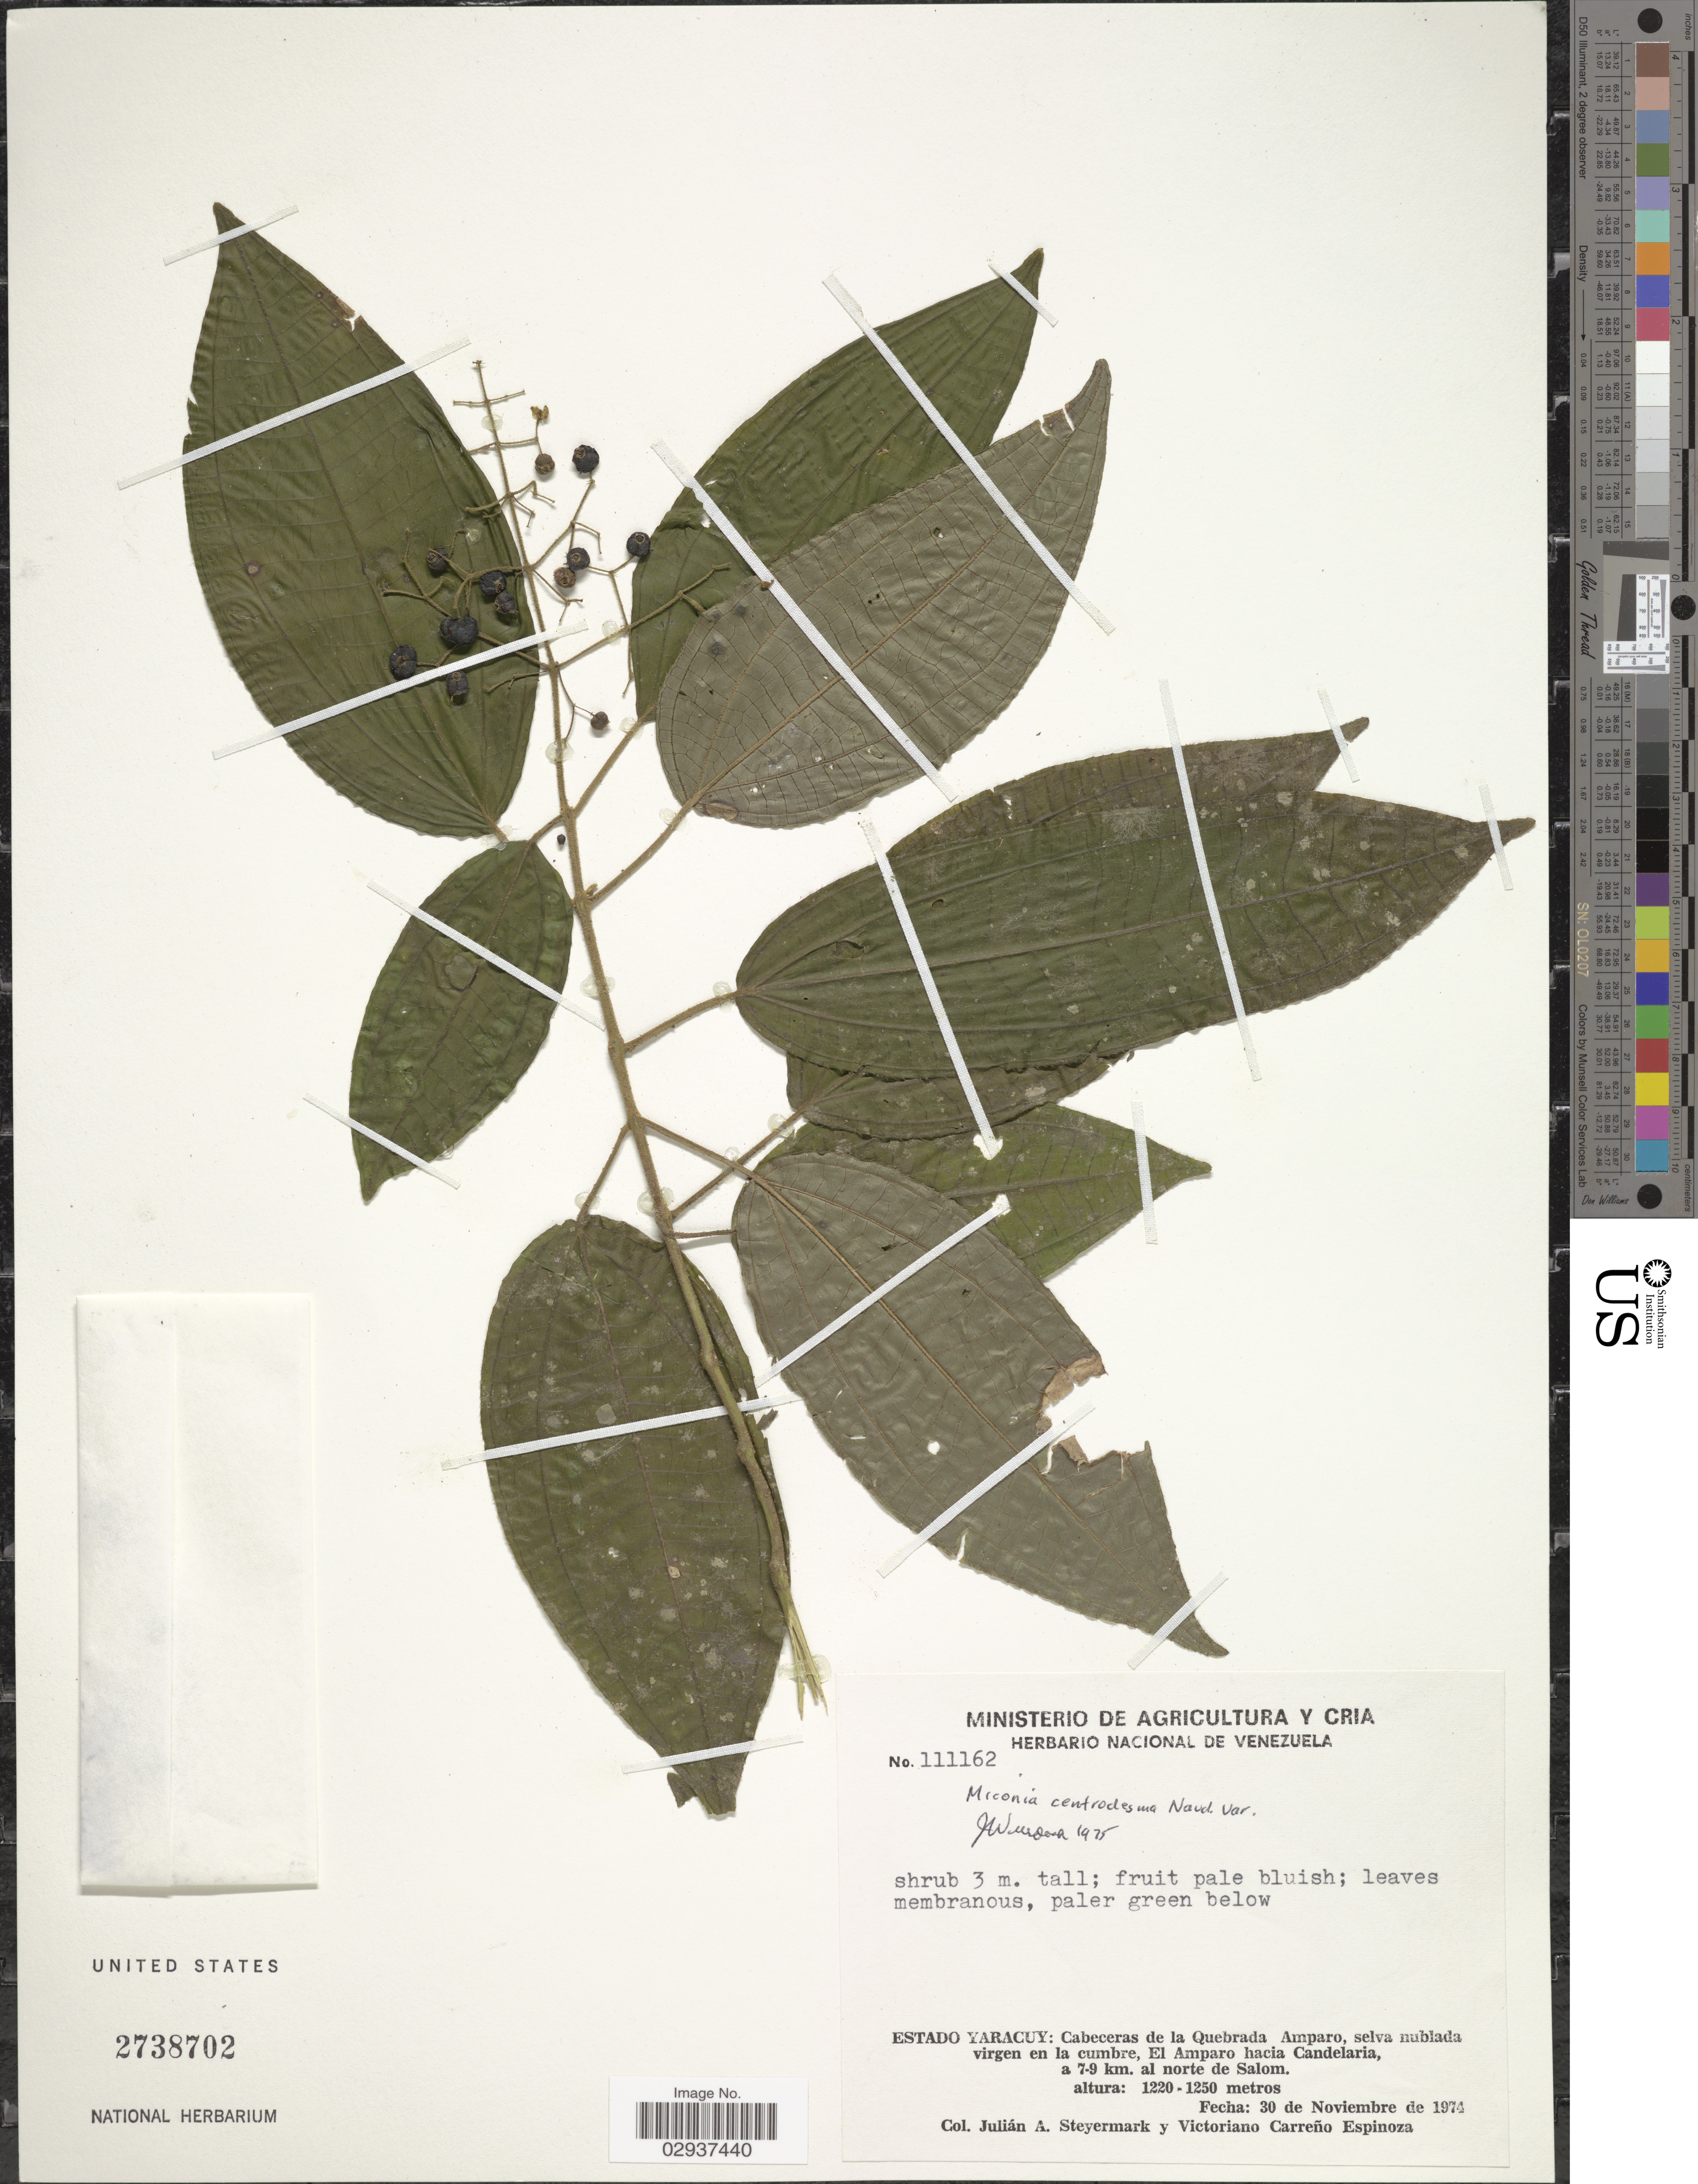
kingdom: Plantae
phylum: Tracheophyta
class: Magnoliopsida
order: Myrtales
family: Melastomataceae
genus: Miconia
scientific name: Miconia centrodesma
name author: Naudin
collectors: J. Steyermark & V. Espinoza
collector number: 111162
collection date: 1974-11-30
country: Venezuela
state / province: Yaracuy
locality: Cabeceras de la Quebrada Amparo, selva nublada virgen en la cumbre, El Amparo hacia Candelaria, a 7-9 km. al norte de Salom.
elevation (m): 1220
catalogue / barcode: US 2738702